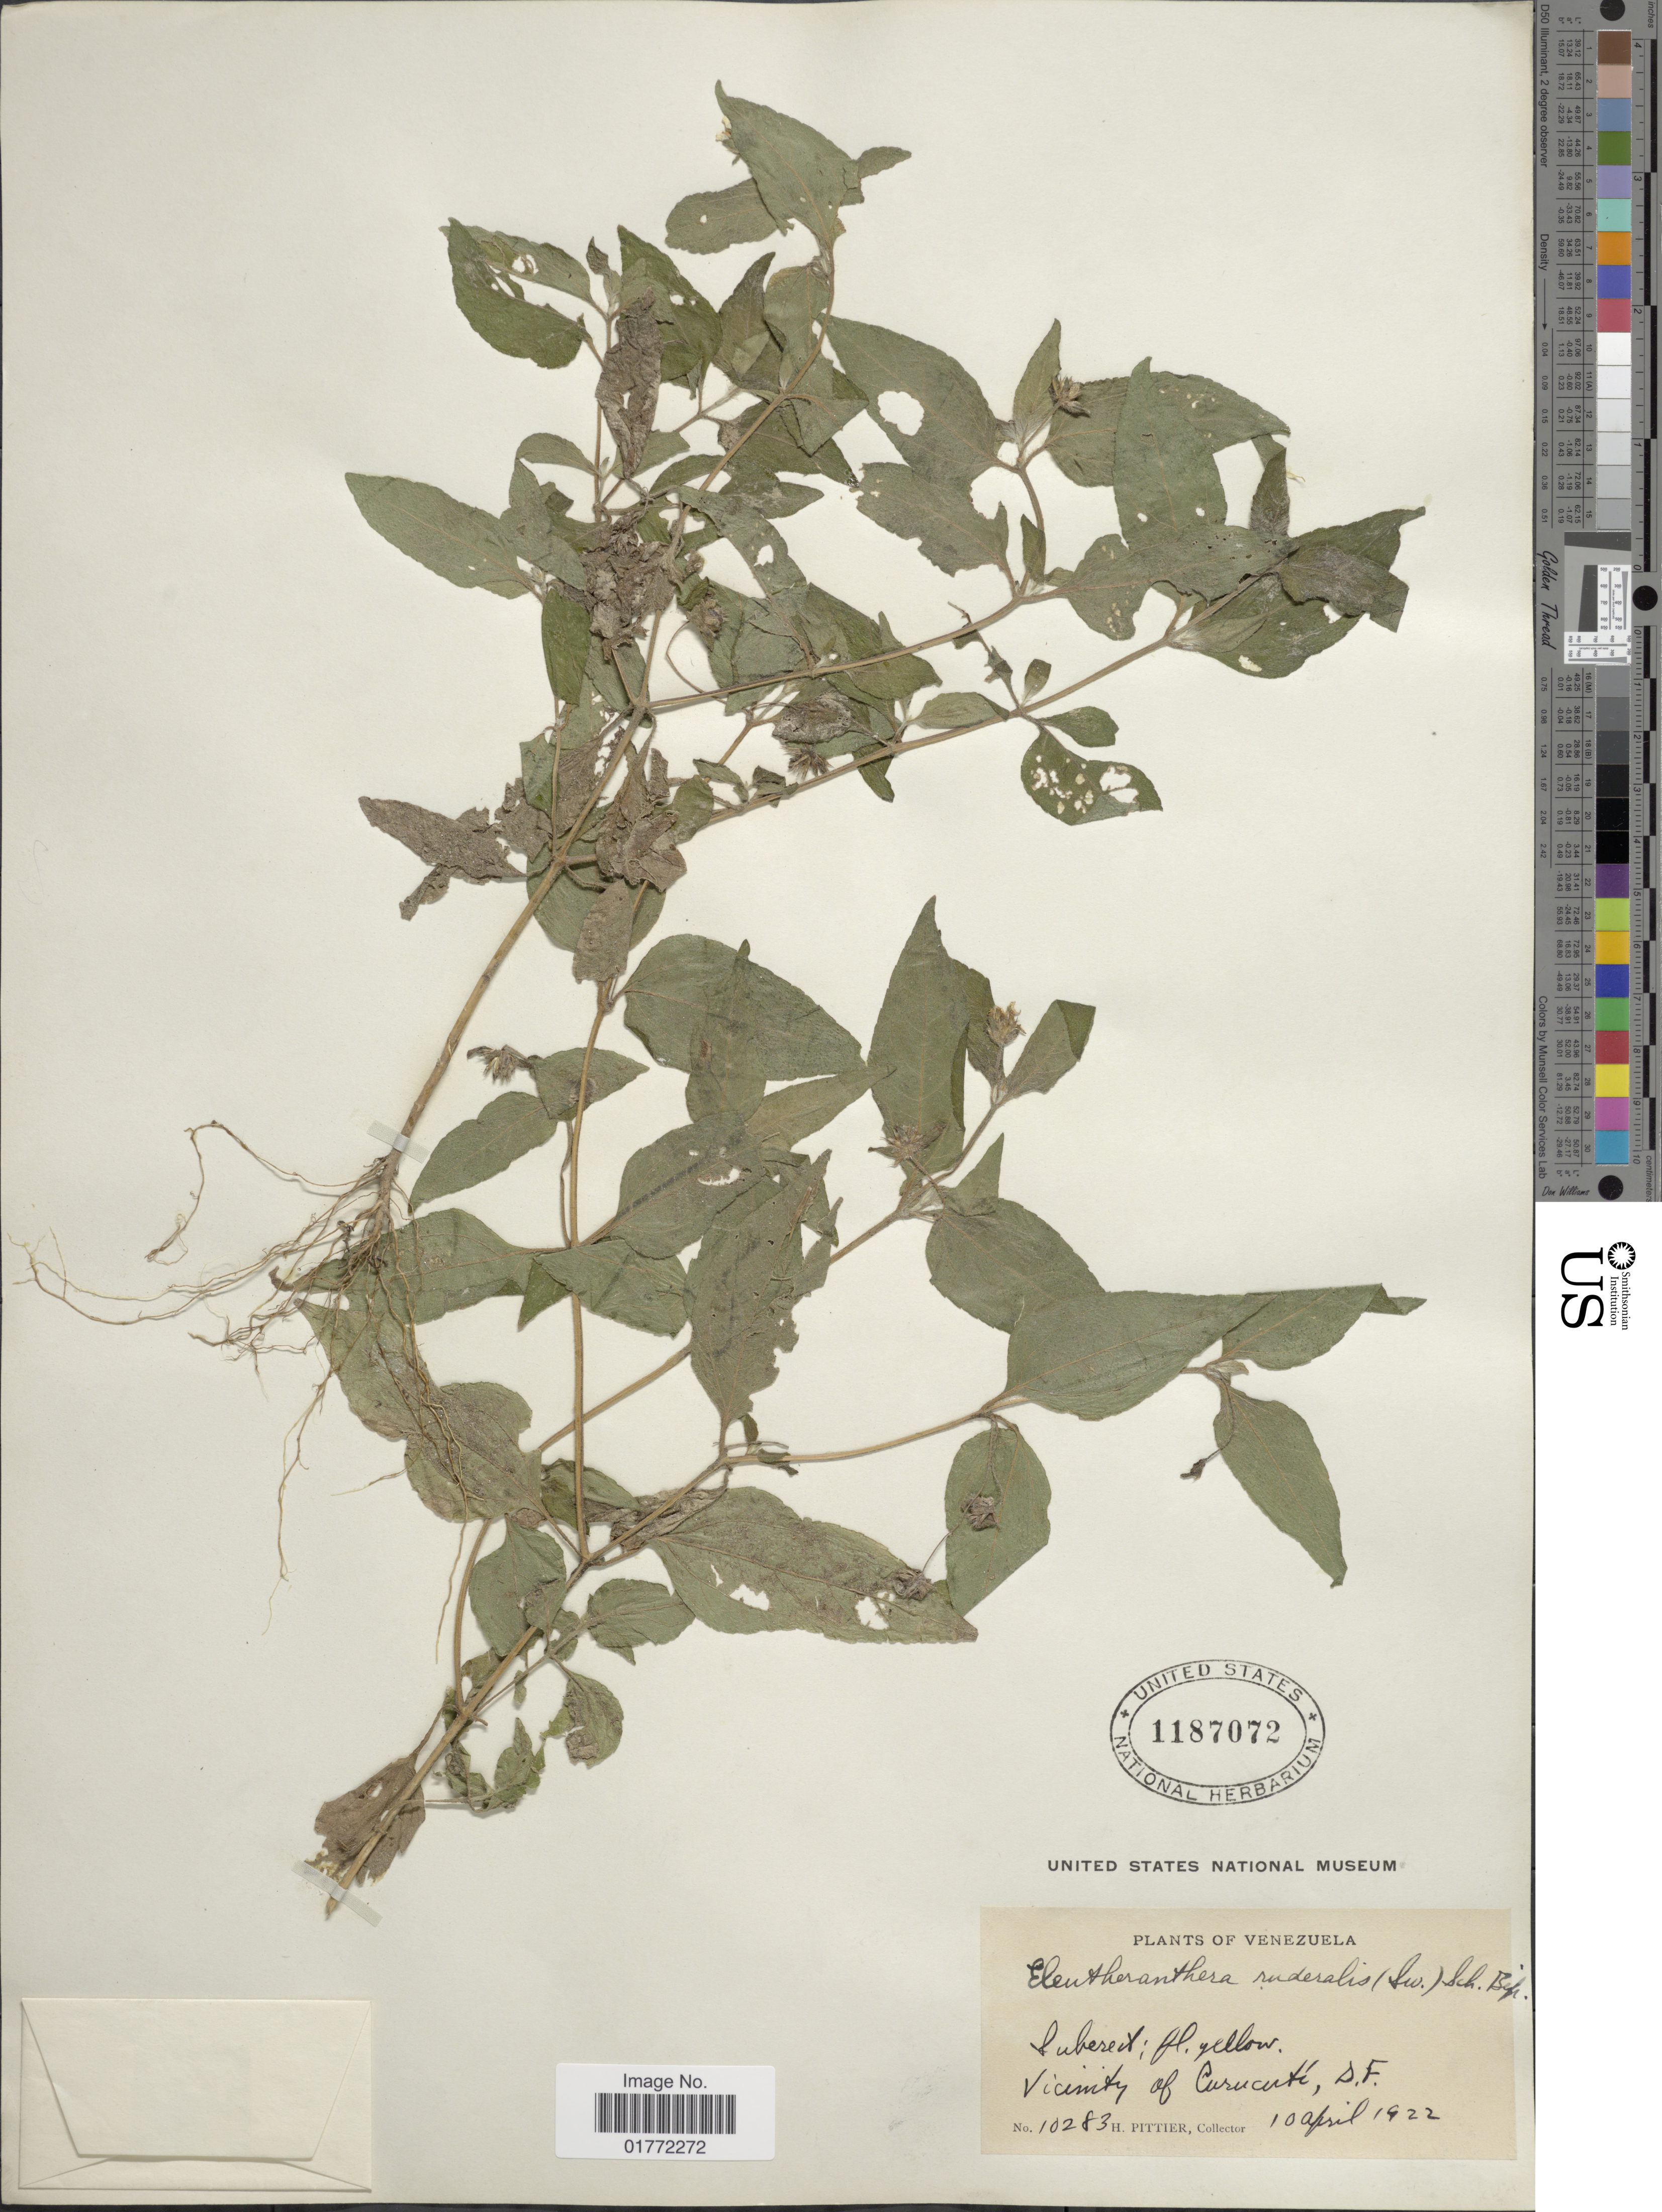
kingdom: Plantae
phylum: Tracheophyta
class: Magnoliopsida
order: Asterales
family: Asteraceae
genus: Eleutheranthera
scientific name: Eleutheranthera ruderalis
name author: (Sw.) Sch. Bip.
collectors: H. F. Pittier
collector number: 10283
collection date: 1922-04-10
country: Venezuela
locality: Vicinity of Curucutí, D.F.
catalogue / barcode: US 1187072